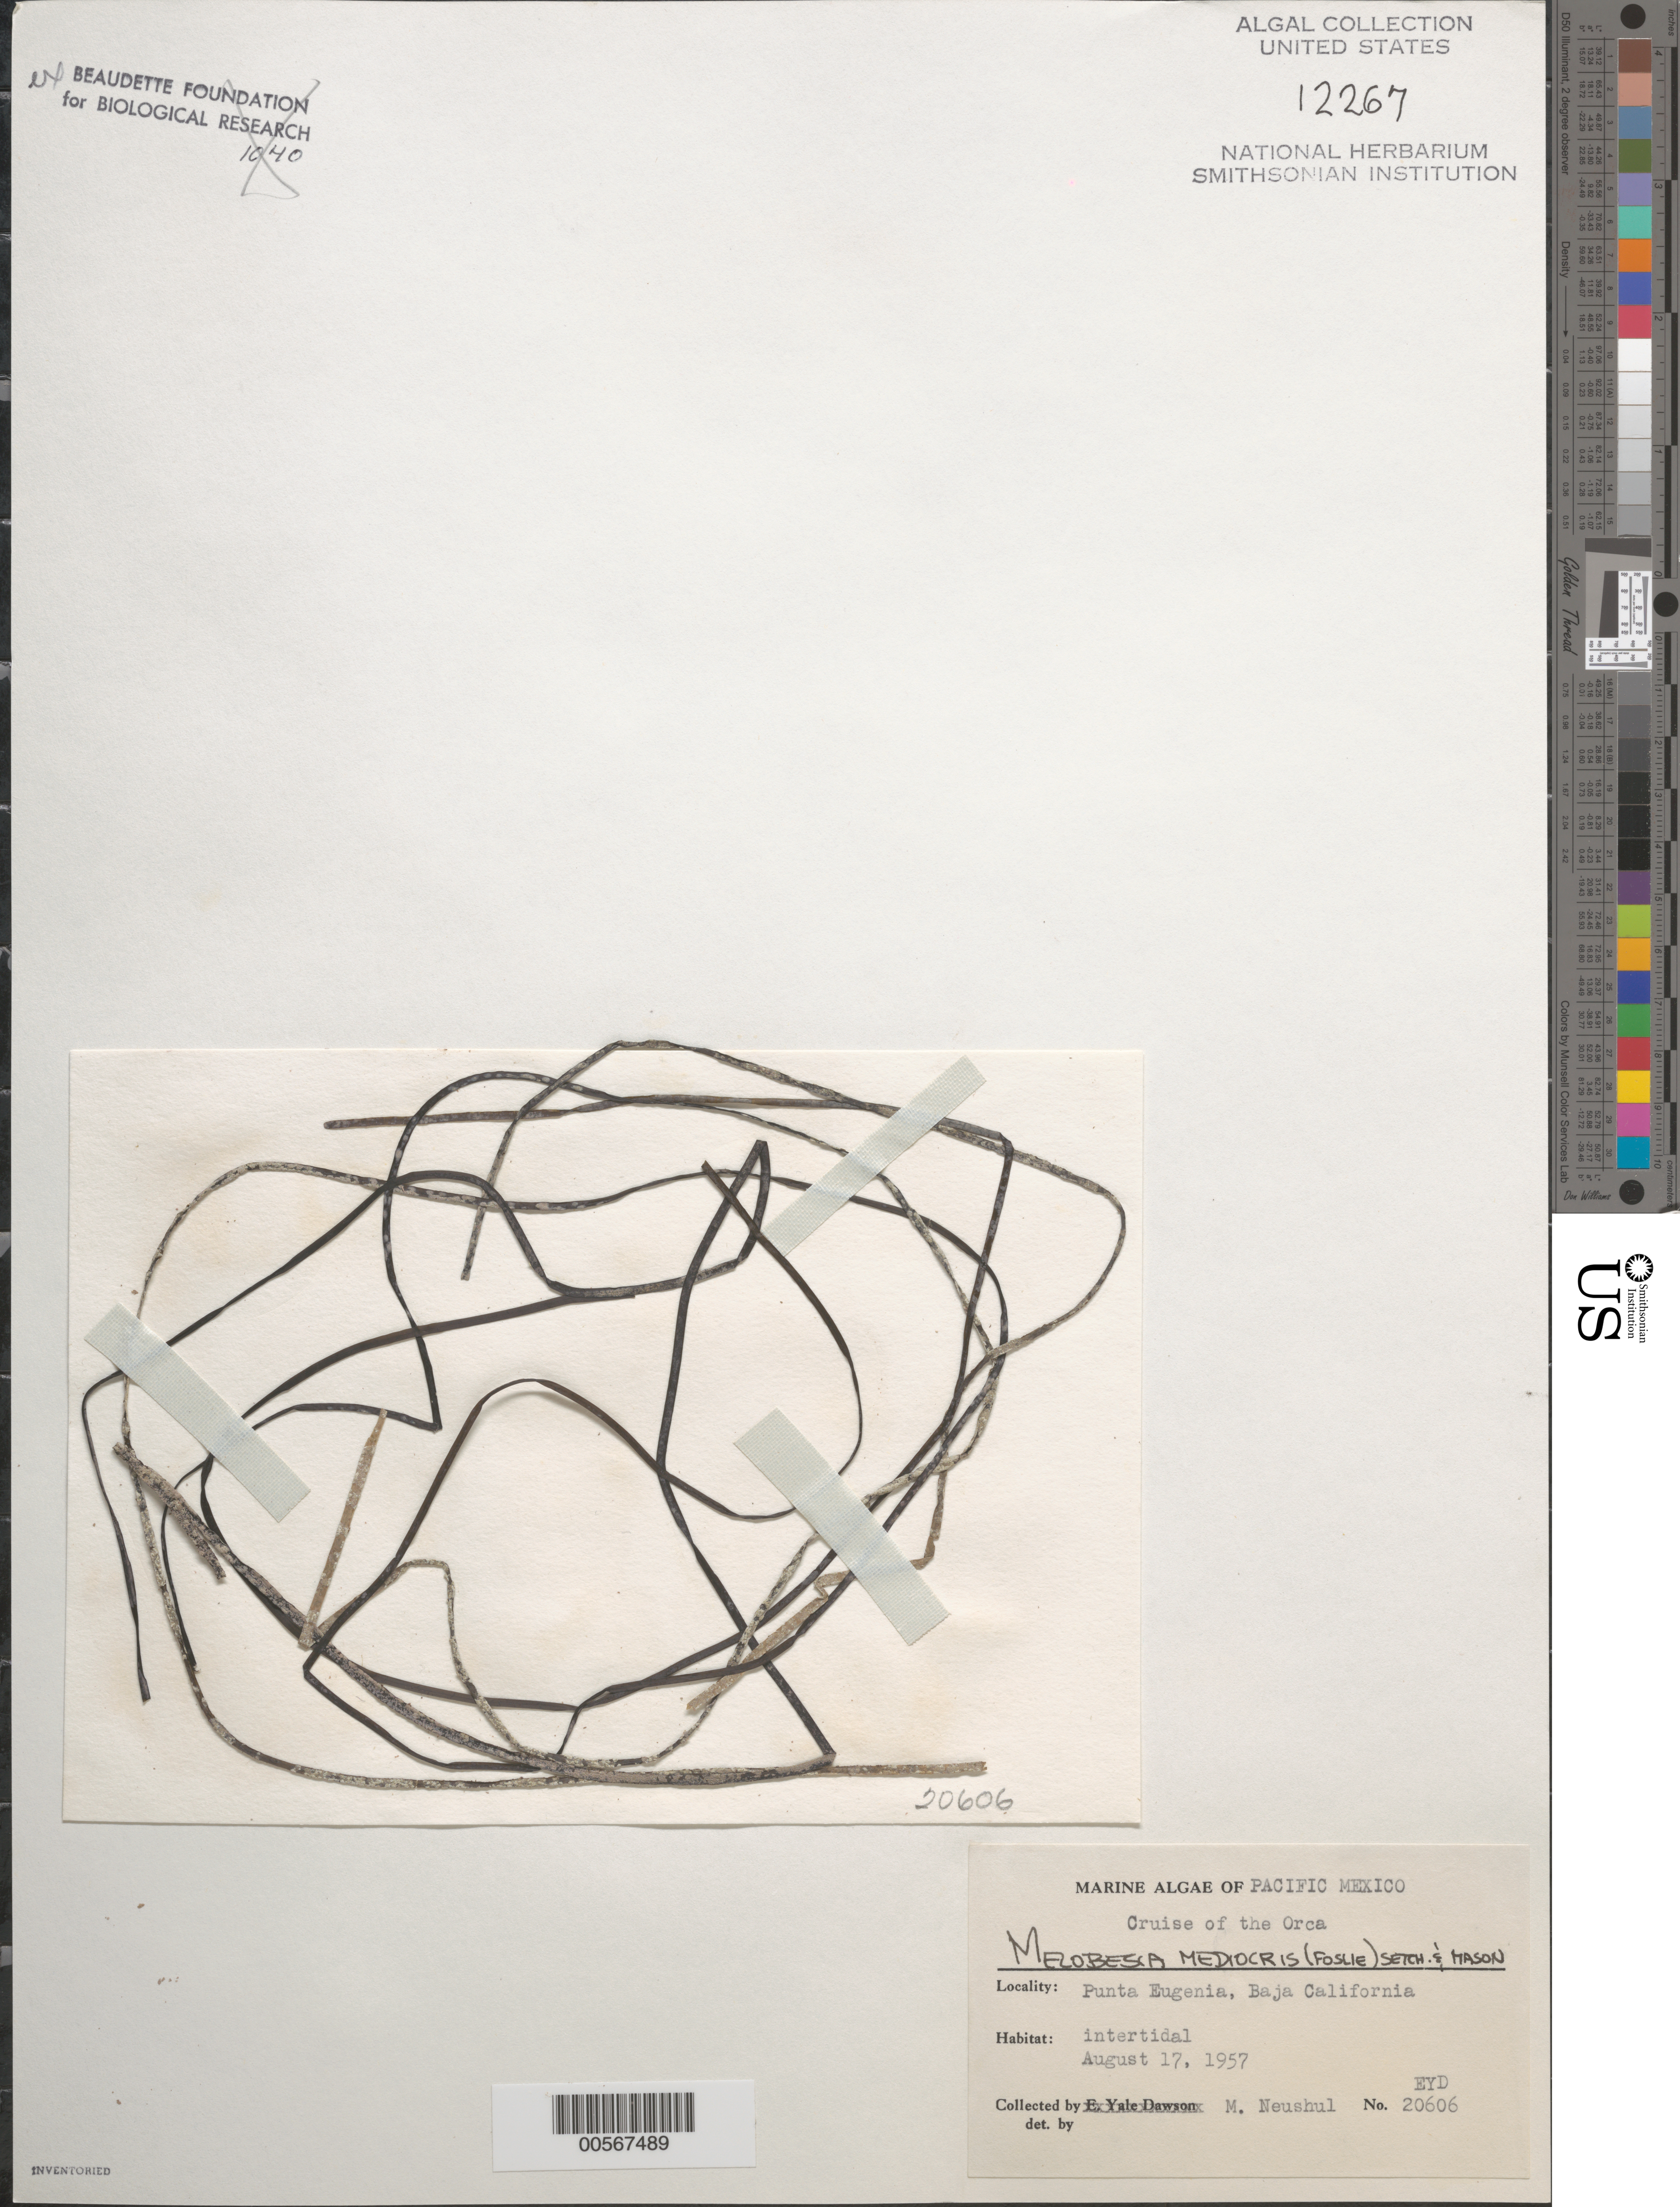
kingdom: Plantae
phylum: Rhodophyta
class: Florideophyceae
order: Corallinales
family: Hapalidiaceae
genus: Melobesia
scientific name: Melobesia mediocris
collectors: M. Neushul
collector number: EYD 20606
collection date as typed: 17 Aug 1957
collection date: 1957-08-17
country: Mexico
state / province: Baja California Sur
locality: Punta Eugenia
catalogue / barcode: US 12267